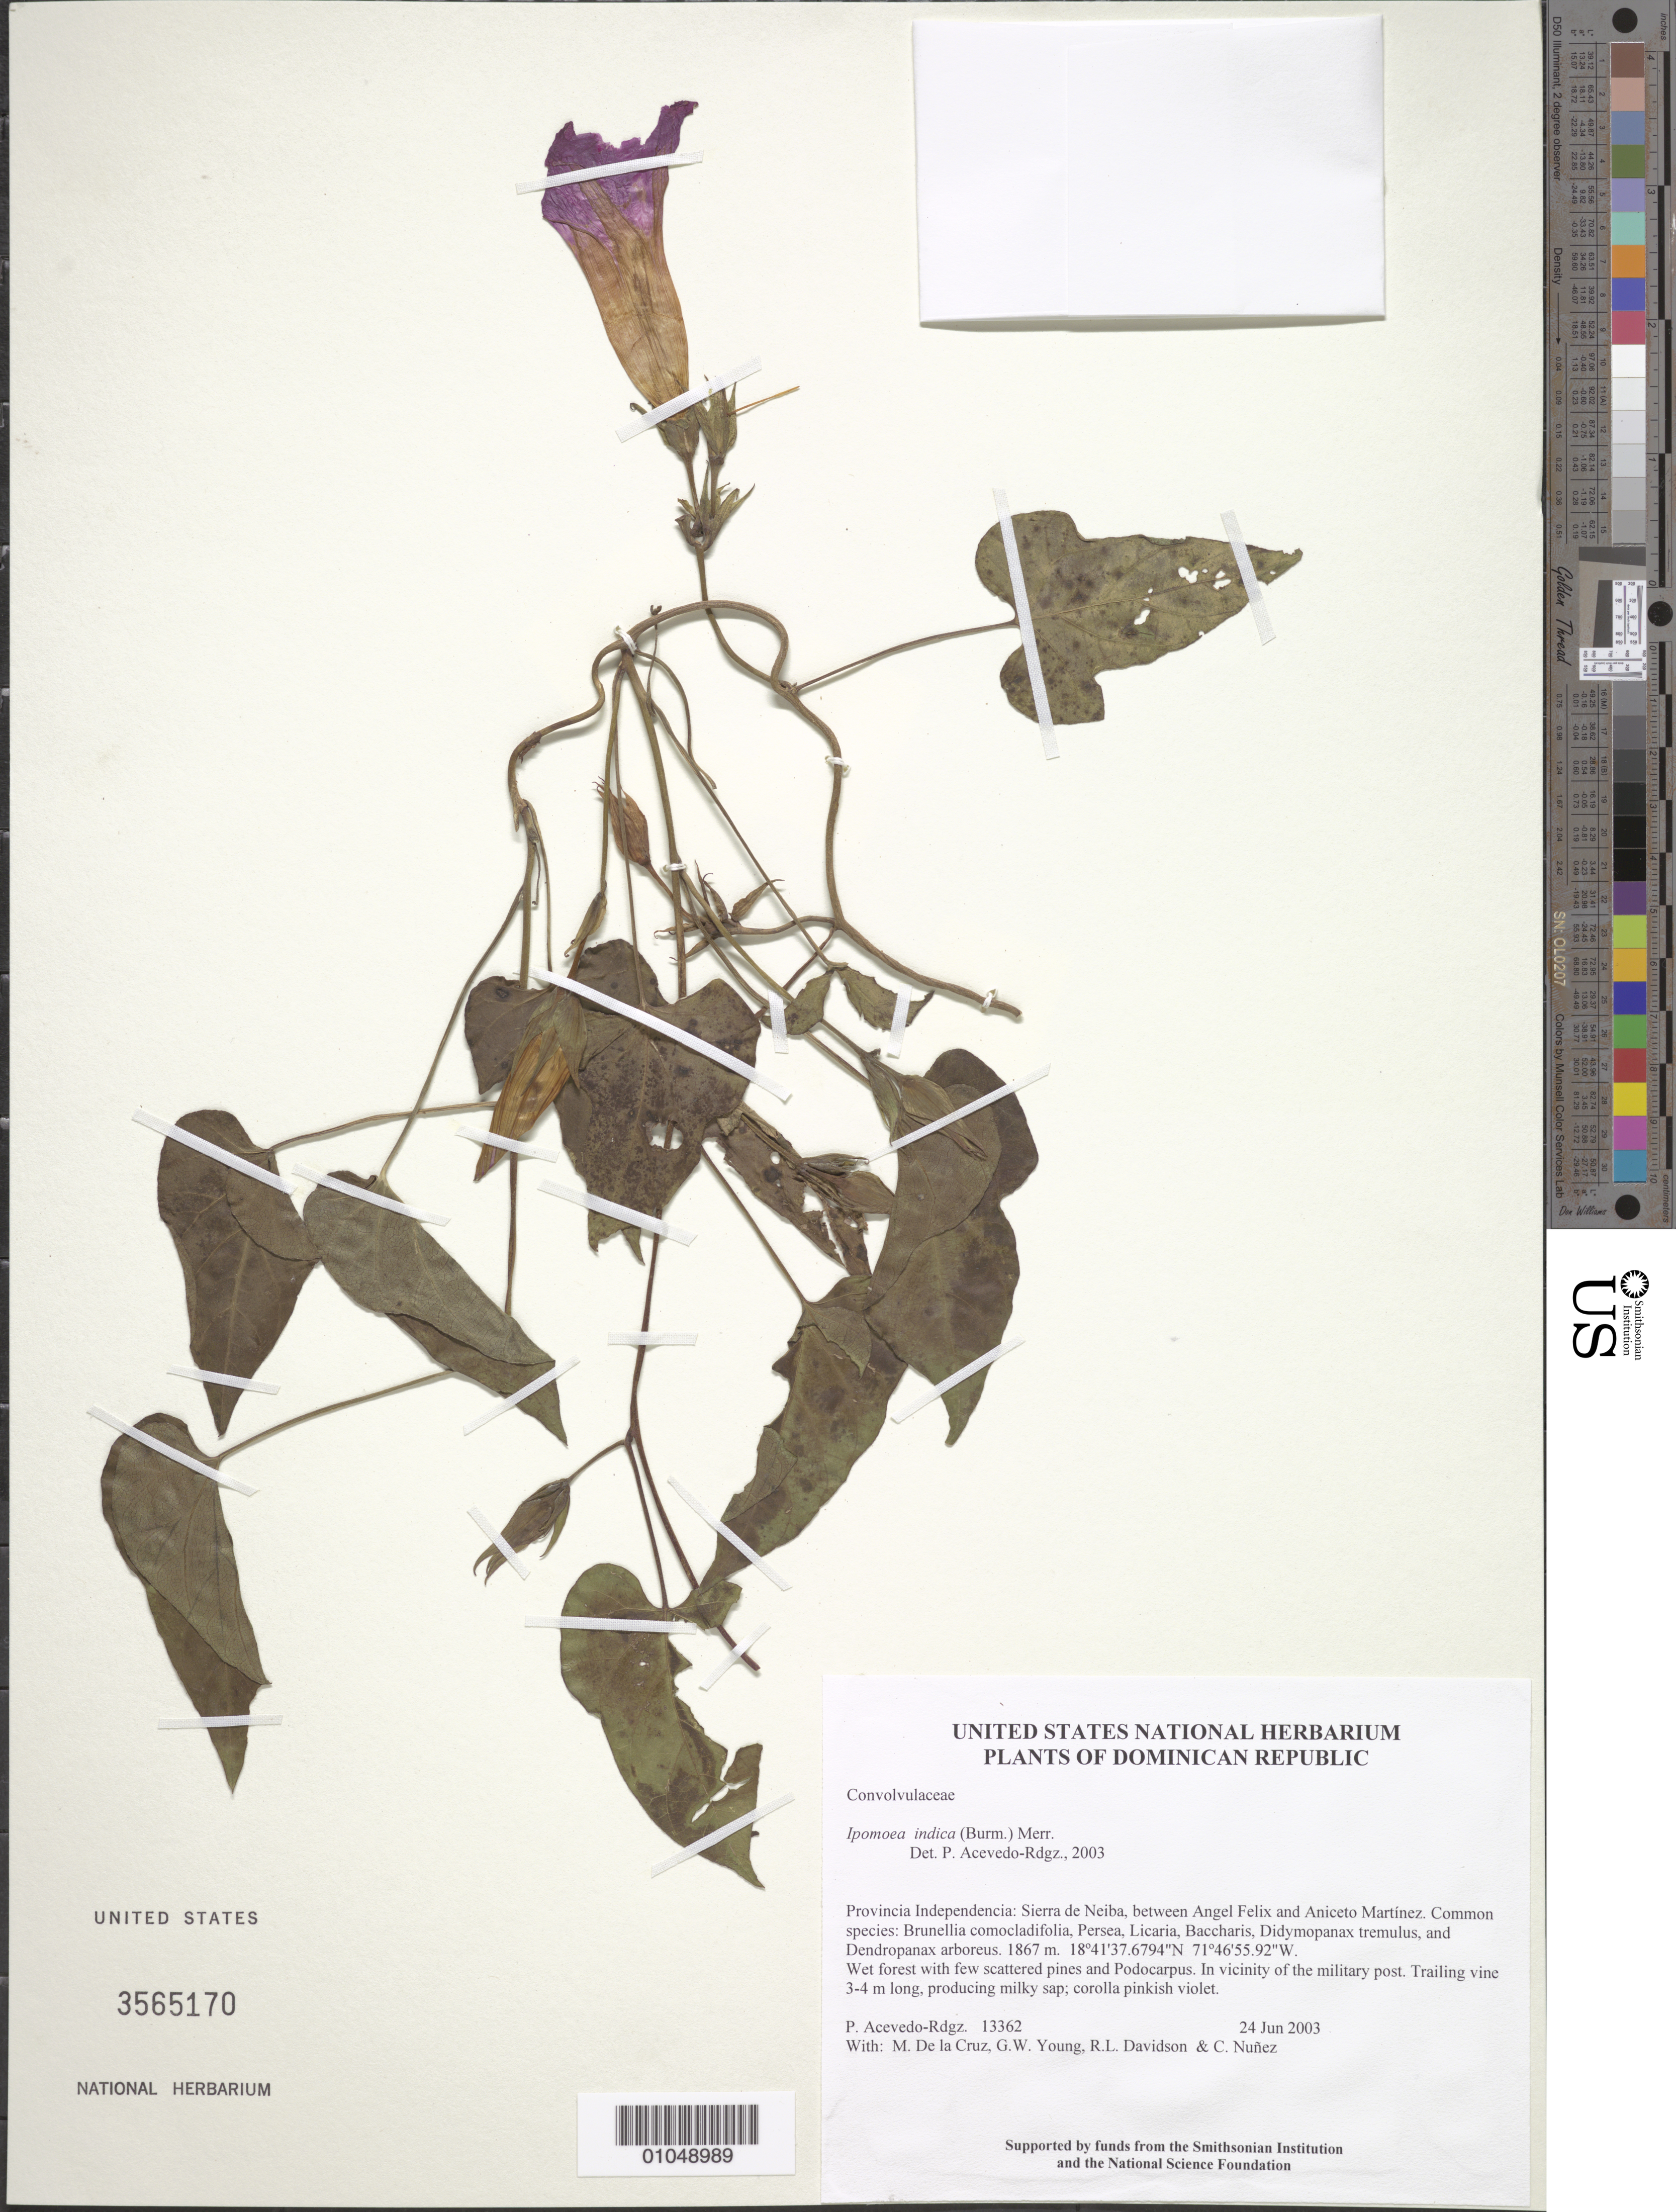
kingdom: Plantae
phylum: Tracheophyta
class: Magnoliopsida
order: Solanales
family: Convolvulaceae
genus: Ipomoea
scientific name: Ipomoea indica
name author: (Burm.) Merr.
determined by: Acevedo-Rodríguez, P., (BOT), Smithsonian Institution - National Museum of Natural History (UNITED STATES)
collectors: P. Acevedo-Rodr., M. de la Cruz, J. Rawlins, G. Young, R. Davidson & C. Nunez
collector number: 13362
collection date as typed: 24 Jun 2003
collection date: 2003-06-24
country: Dominican Republic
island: Hispaniola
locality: Provincia Independencia: Sierra de Neiba, between Angel Felix and Aniceto Martínez. Common species: Brunellia comocladifolia, Persea, Licaria, Baccharis, Didymopanax tremulus, and Dendropanax arboreus.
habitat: Wet forest with few scattered pines and Podocarpus. In vicinity of the military post.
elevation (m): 1867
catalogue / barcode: US 3565170